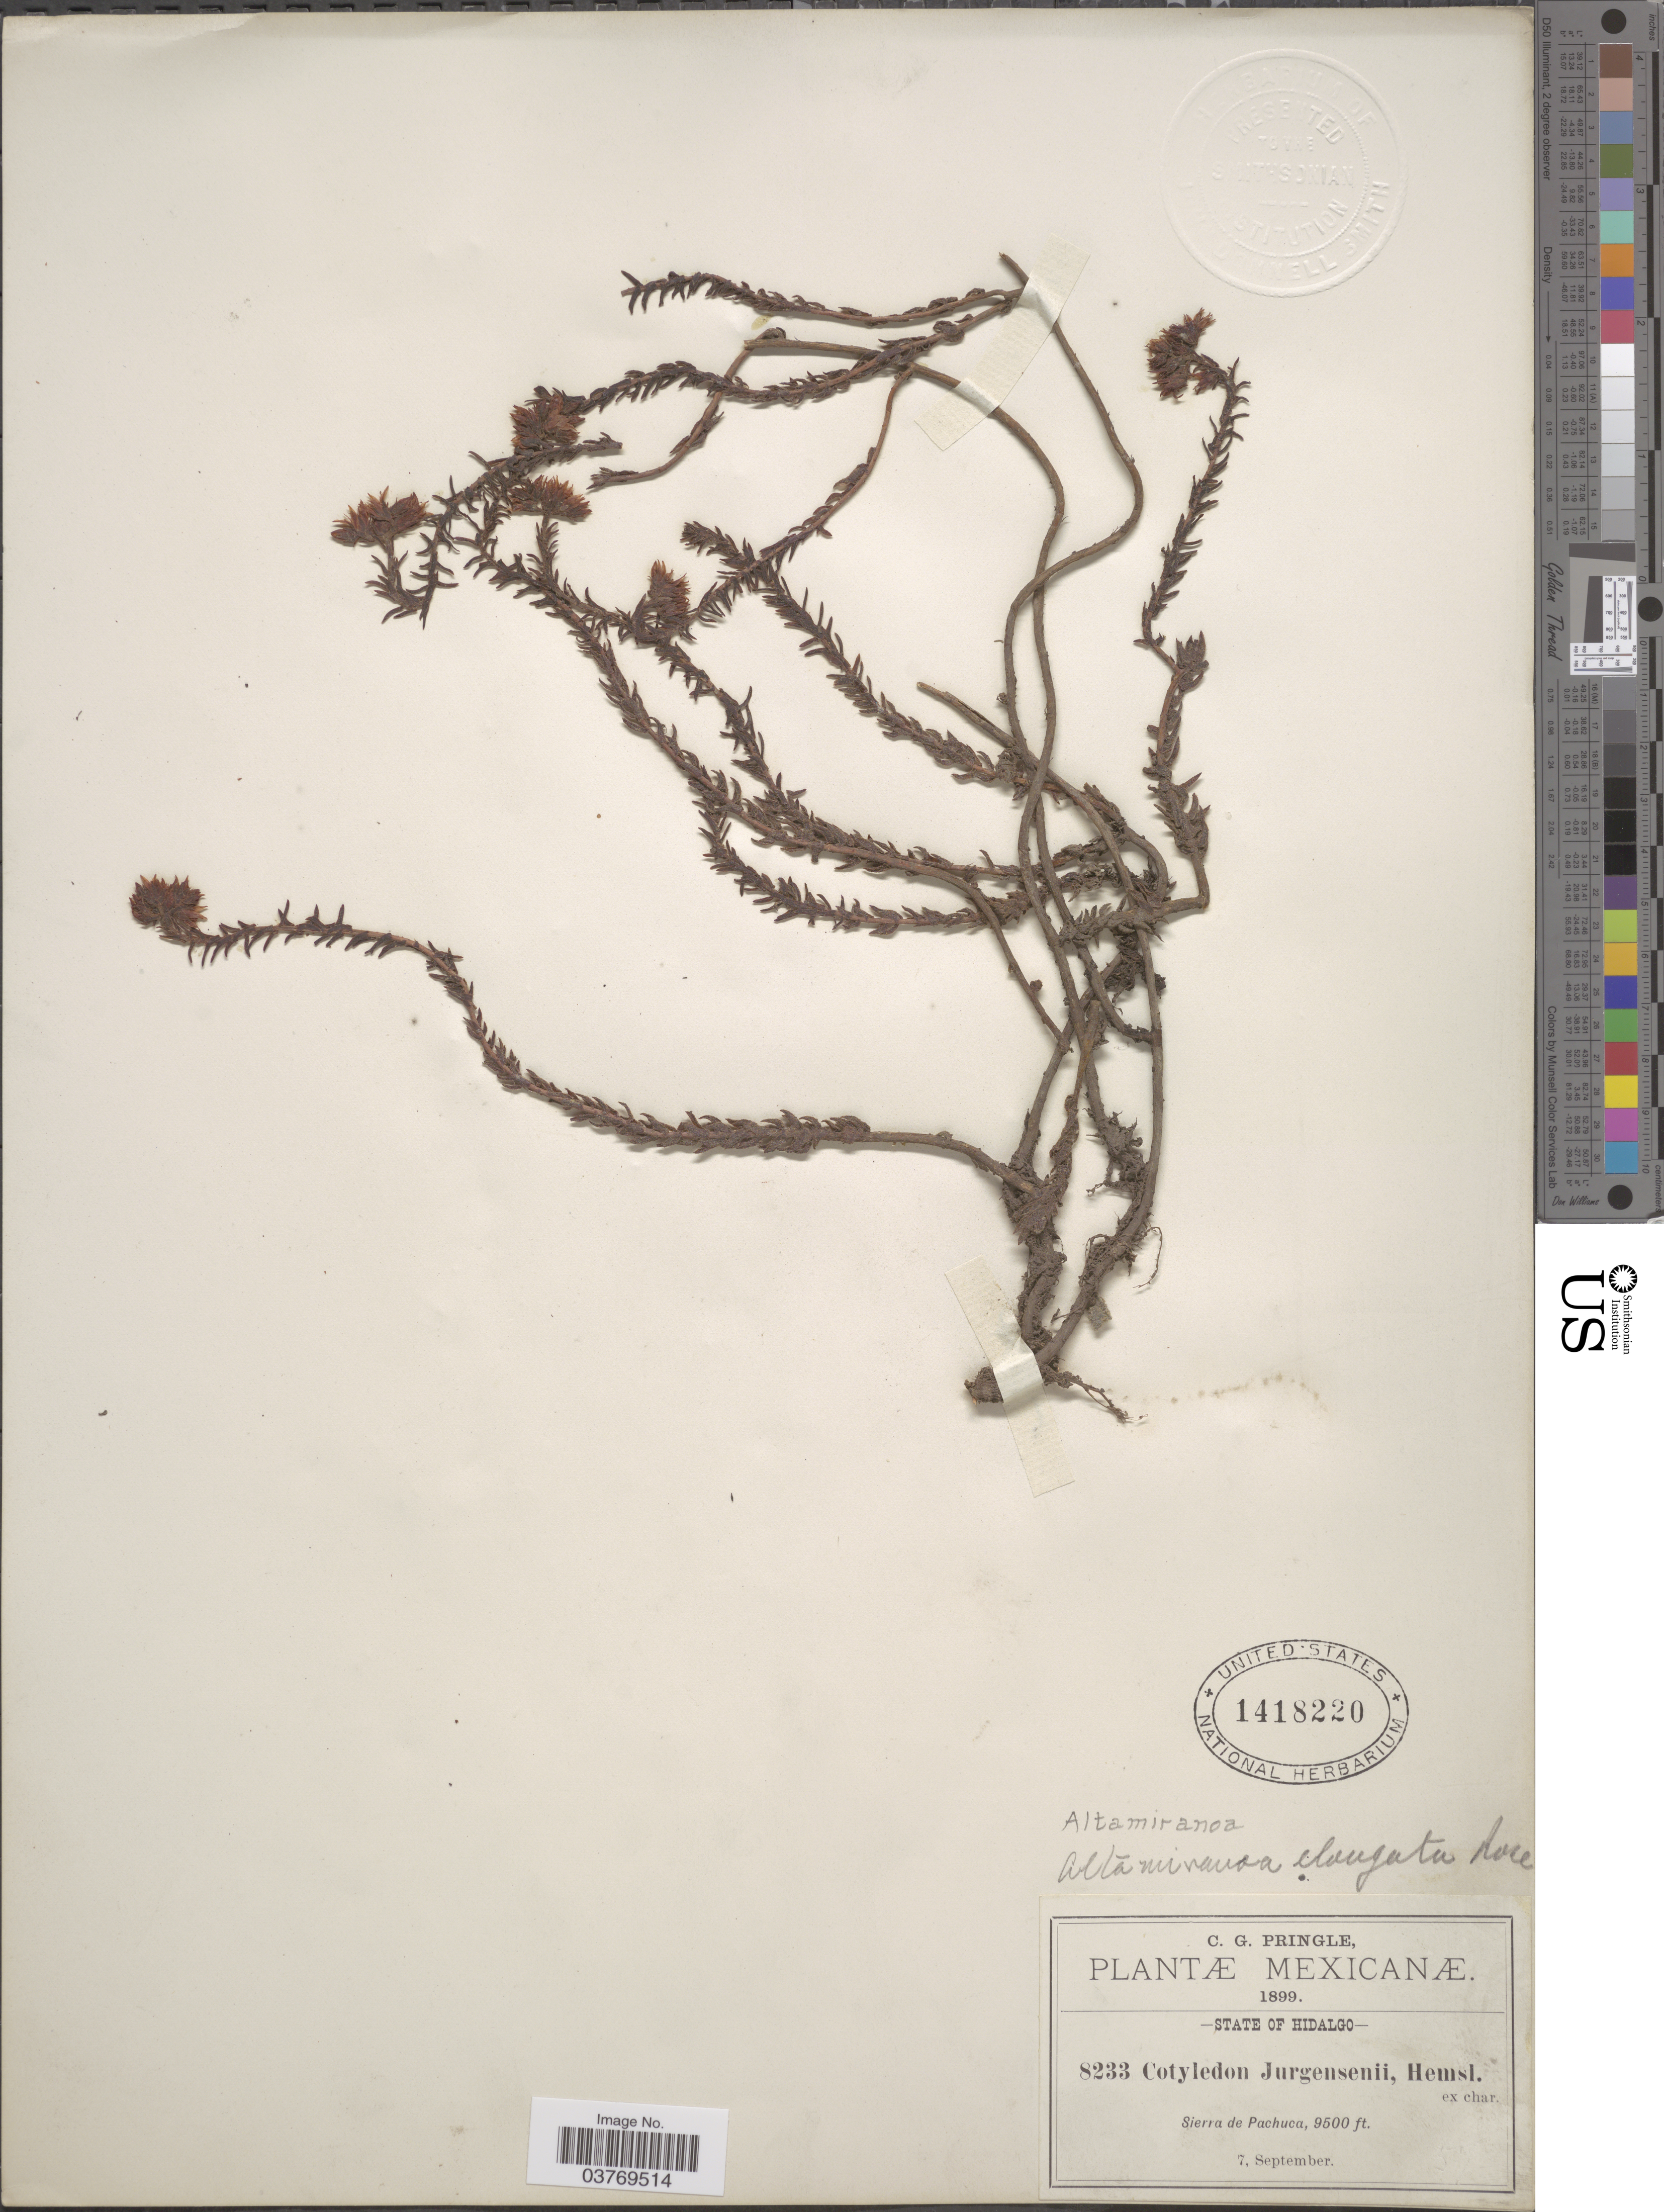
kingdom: Plantae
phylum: Tracheophyta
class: Magnoliopsida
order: Saxifragales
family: Crassulaceae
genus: Sedum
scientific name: Sedum jurgensenii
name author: (Hemsl.) Moran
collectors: C. G. Pringle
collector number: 8233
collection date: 1899-09-07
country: Mexico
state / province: Hidalgo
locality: Sierra de Pachuca.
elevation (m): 2896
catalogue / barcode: US 1418220